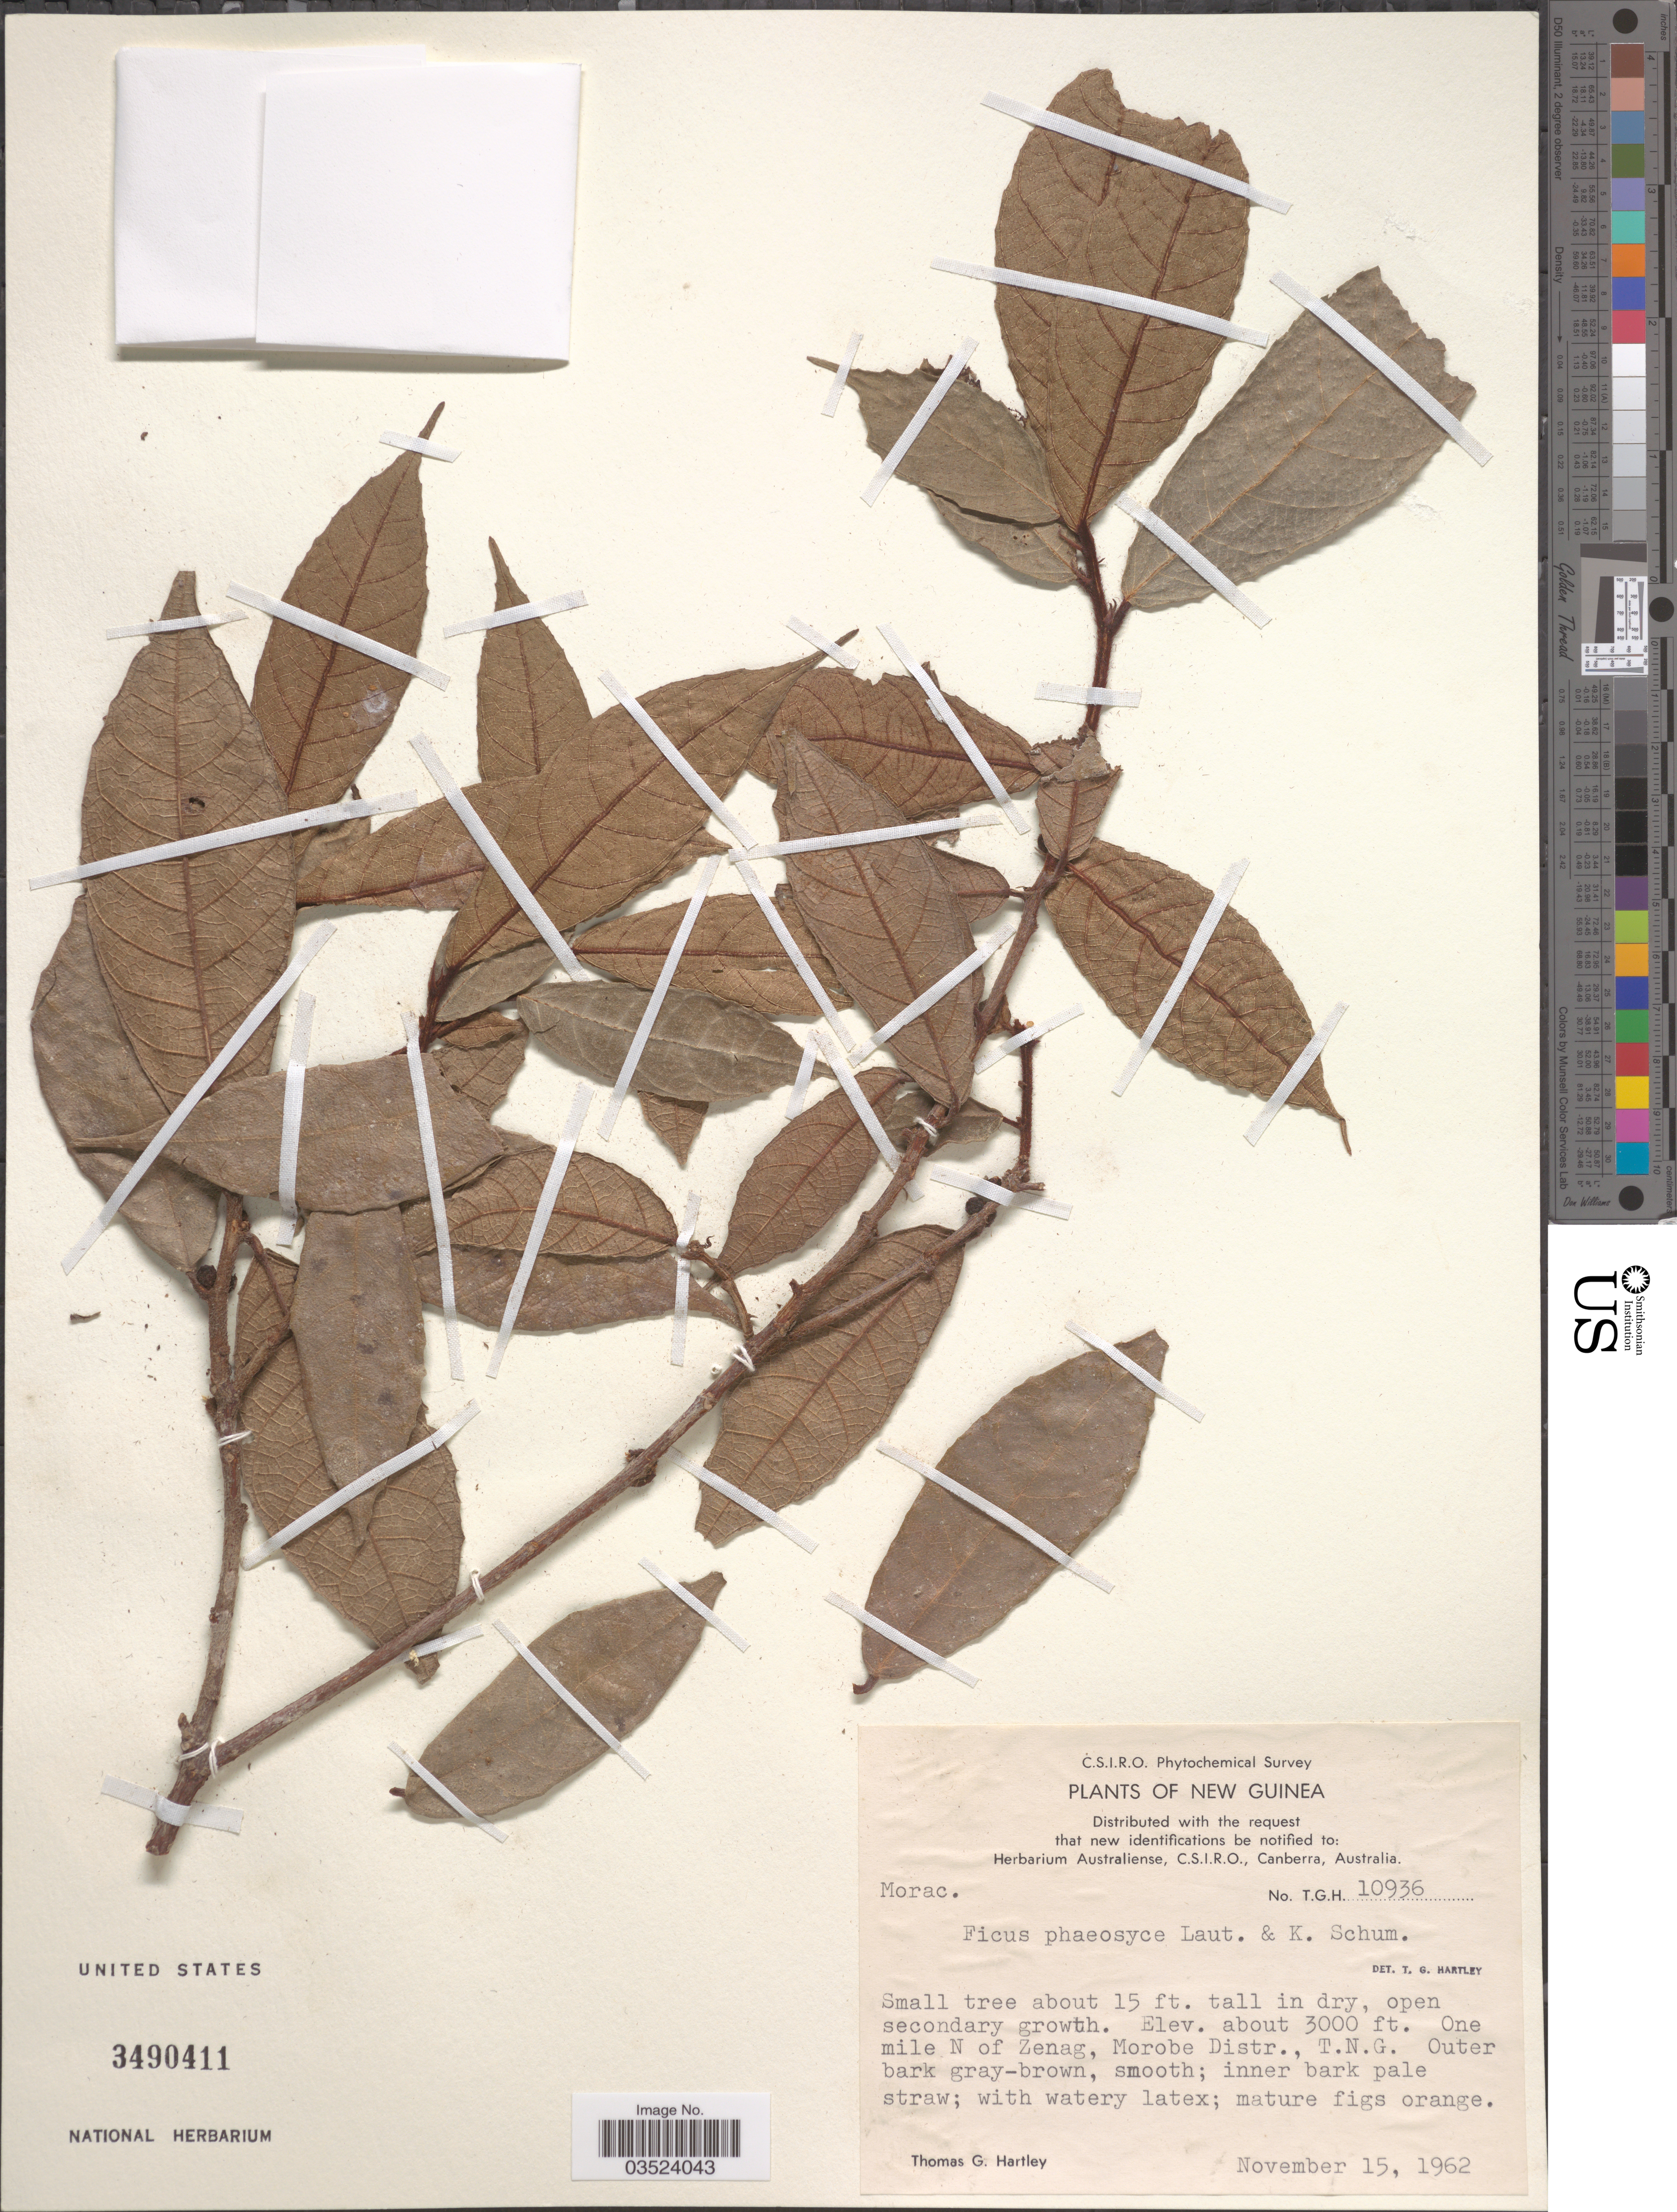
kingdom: Plantae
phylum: Tracheophyta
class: Magnoliopsida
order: Rosales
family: Moraceae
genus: Ficus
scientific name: Ficus phaeosyce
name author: K. Schum. & Lauterb.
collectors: T. G. Hartley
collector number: TGH10936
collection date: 1962-11-15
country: Papua New Guinea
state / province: Morobe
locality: New Guinea. One mile N of Zenag, Morobe Distr., T.N.G.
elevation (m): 914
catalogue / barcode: US 3490411